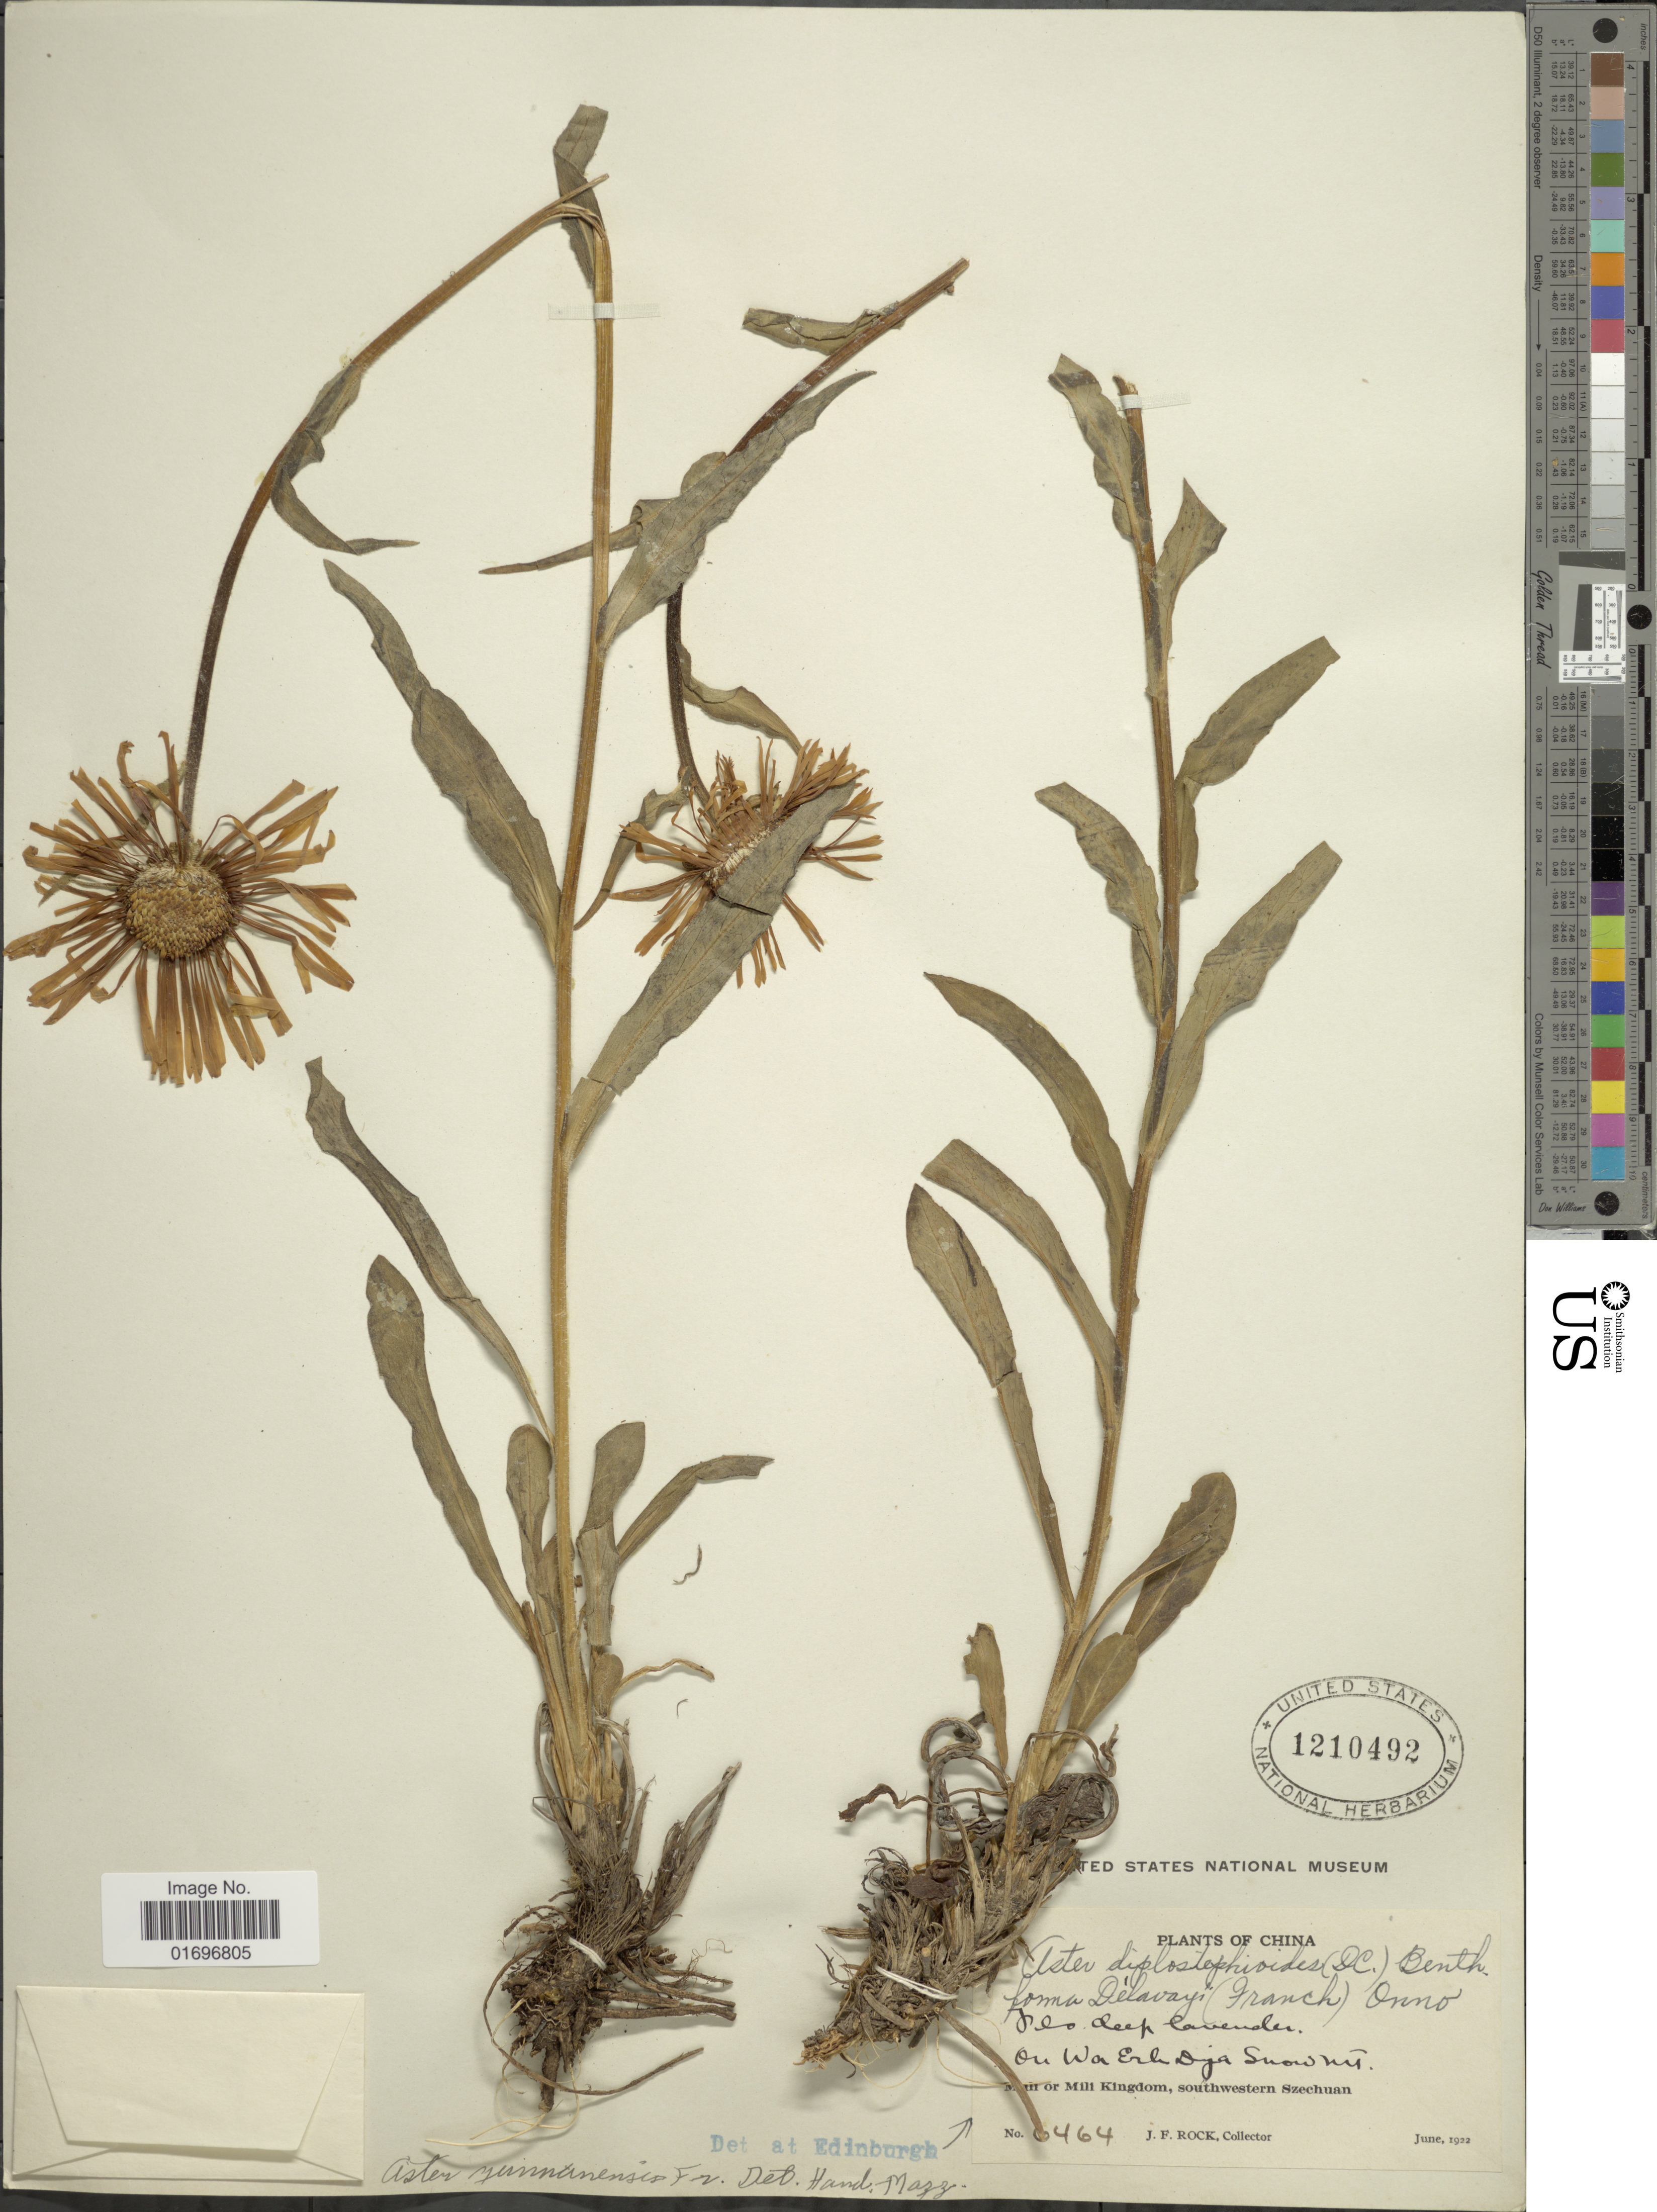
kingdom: Plantae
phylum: Tracheophyta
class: Magnoliopsida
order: Asterales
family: Asteraceae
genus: Aster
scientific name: Aster yunnanensis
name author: Franch.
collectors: J. Rock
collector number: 6464*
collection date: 1922-06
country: China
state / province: Sichuan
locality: On Wa Erk Dja Snow Mt. Muli of Mili Kingdom, southwestern Szechuan.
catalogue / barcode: US 1210492